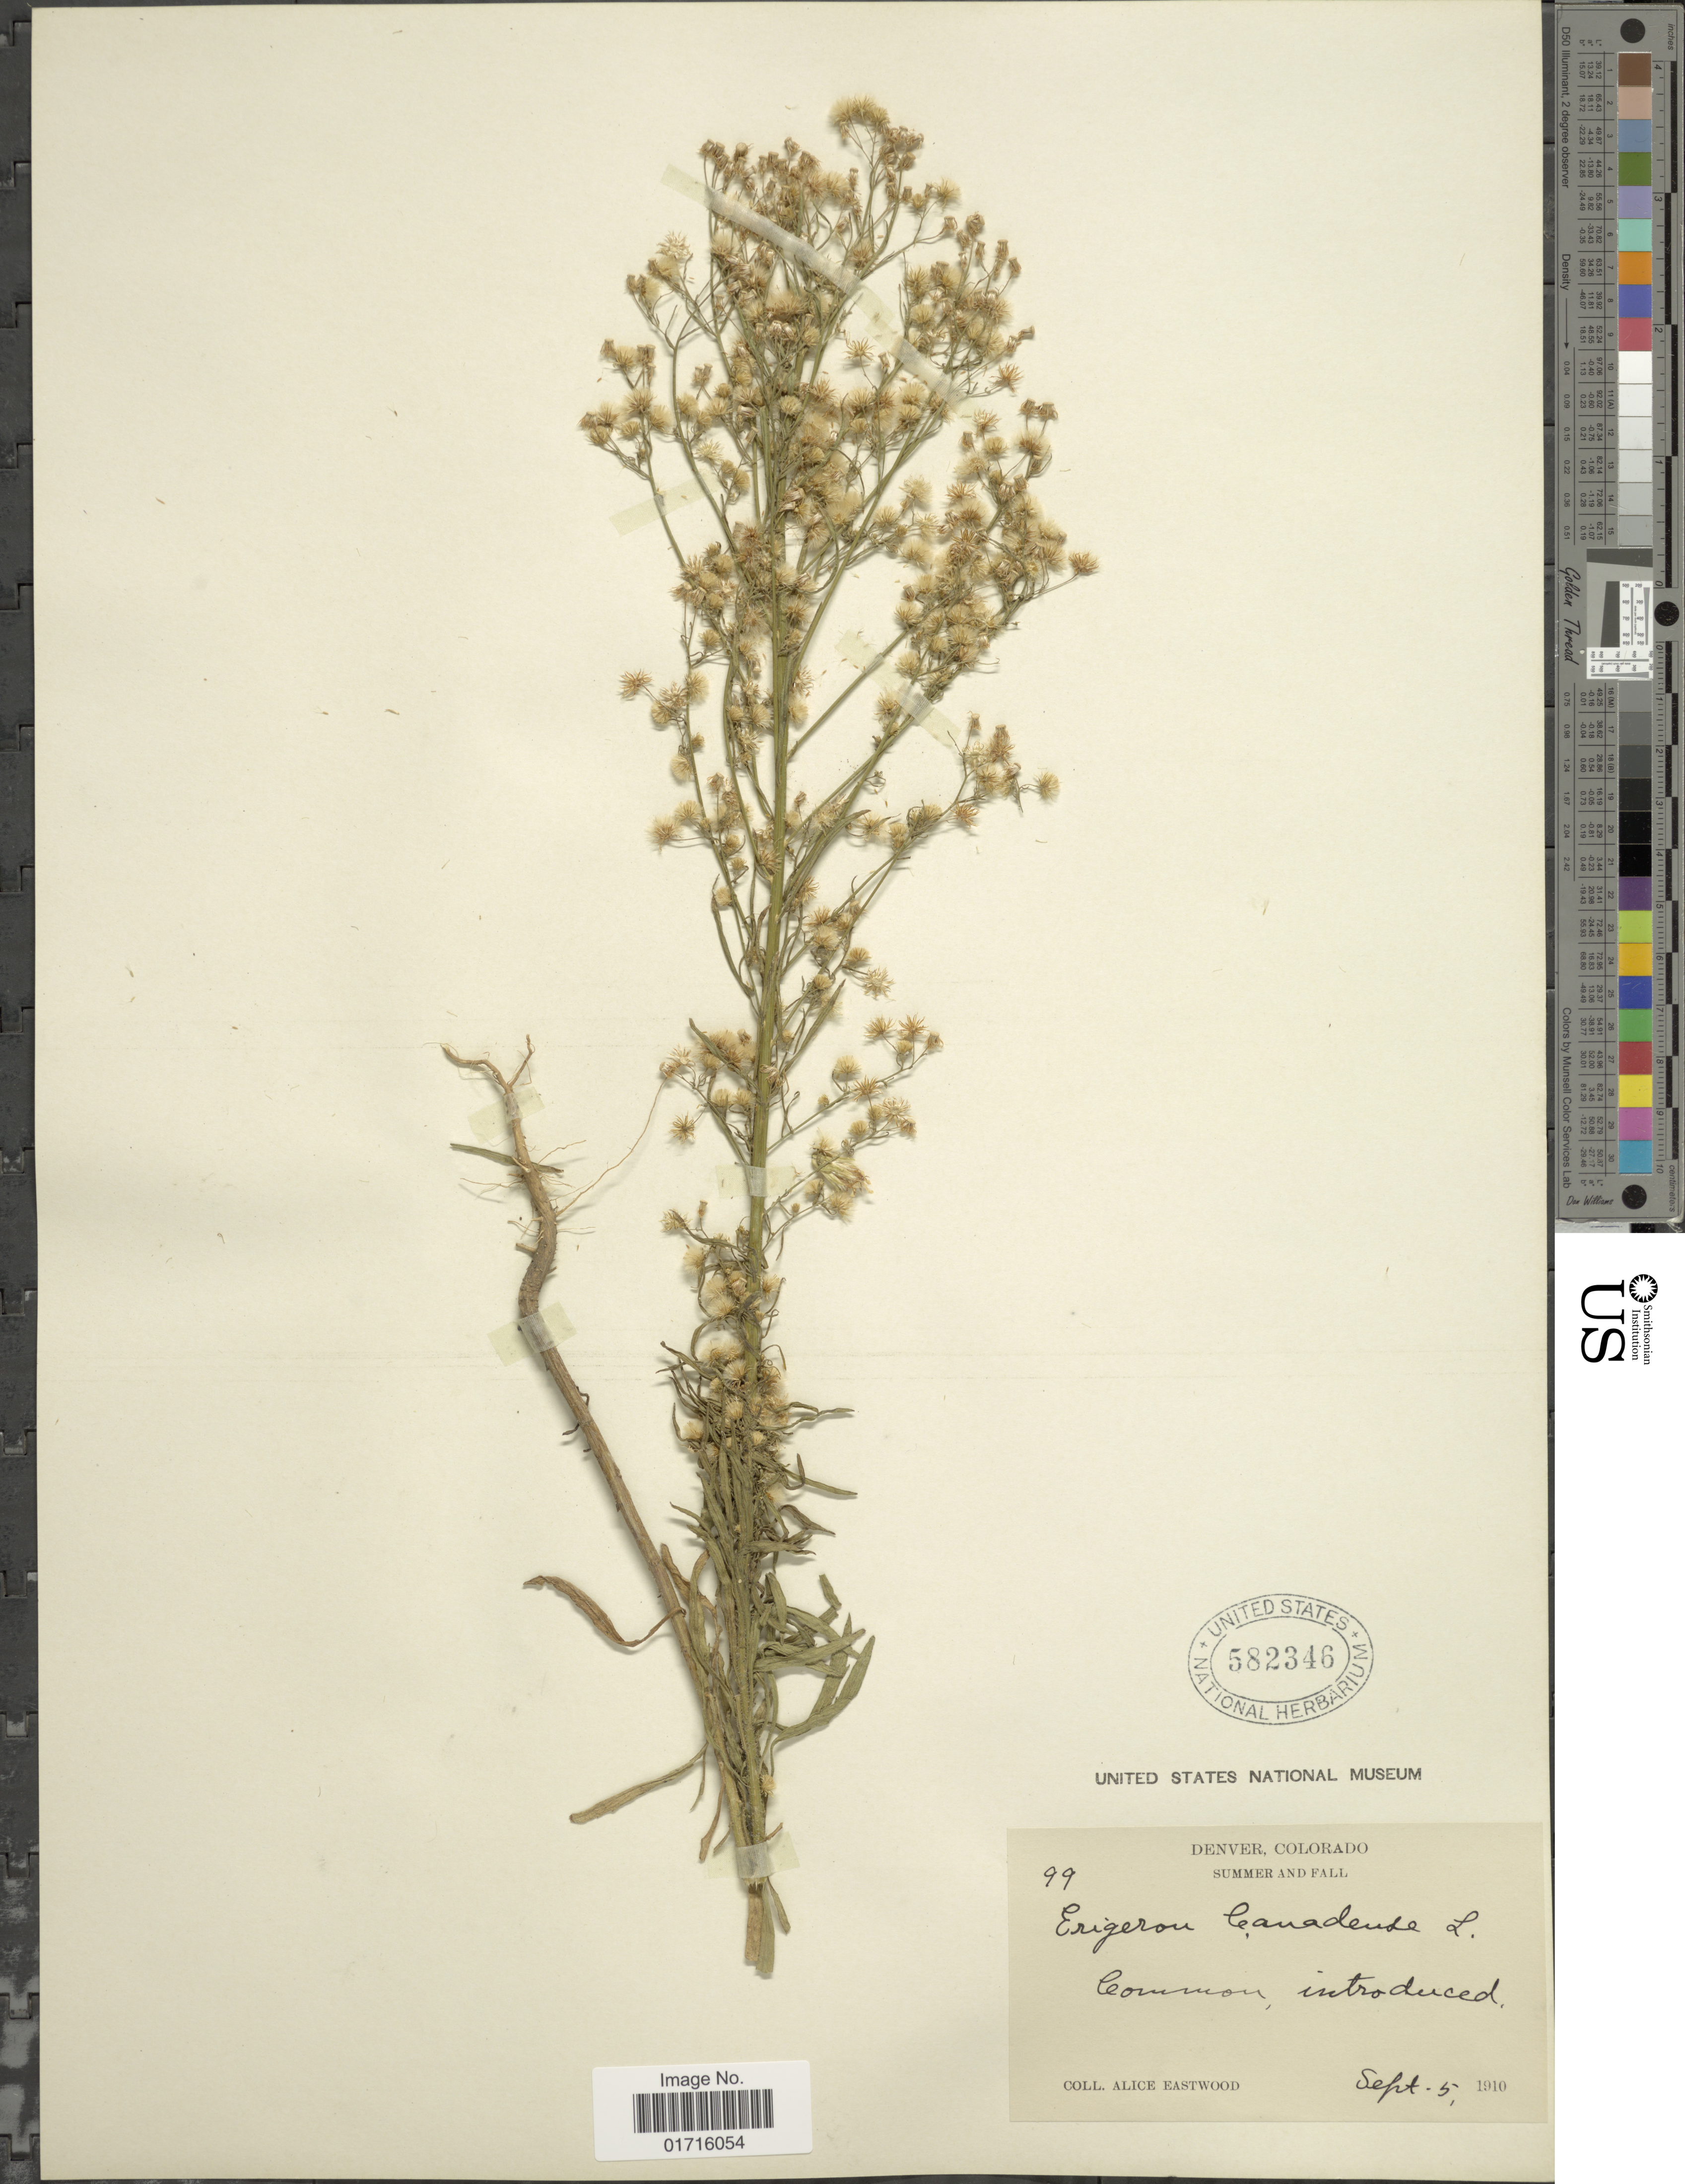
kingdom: Plantae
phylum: Tracheophyta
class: Magnoliopsida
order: Asterales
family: Asteraceae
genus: Conyza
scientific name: Conyza canadensis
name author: (L.) Cronq.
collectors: A. Eastwood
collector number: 99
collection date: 1910-09-05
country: United States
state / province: Colorado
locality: Denver, summer and fall.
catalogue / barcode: US 582346